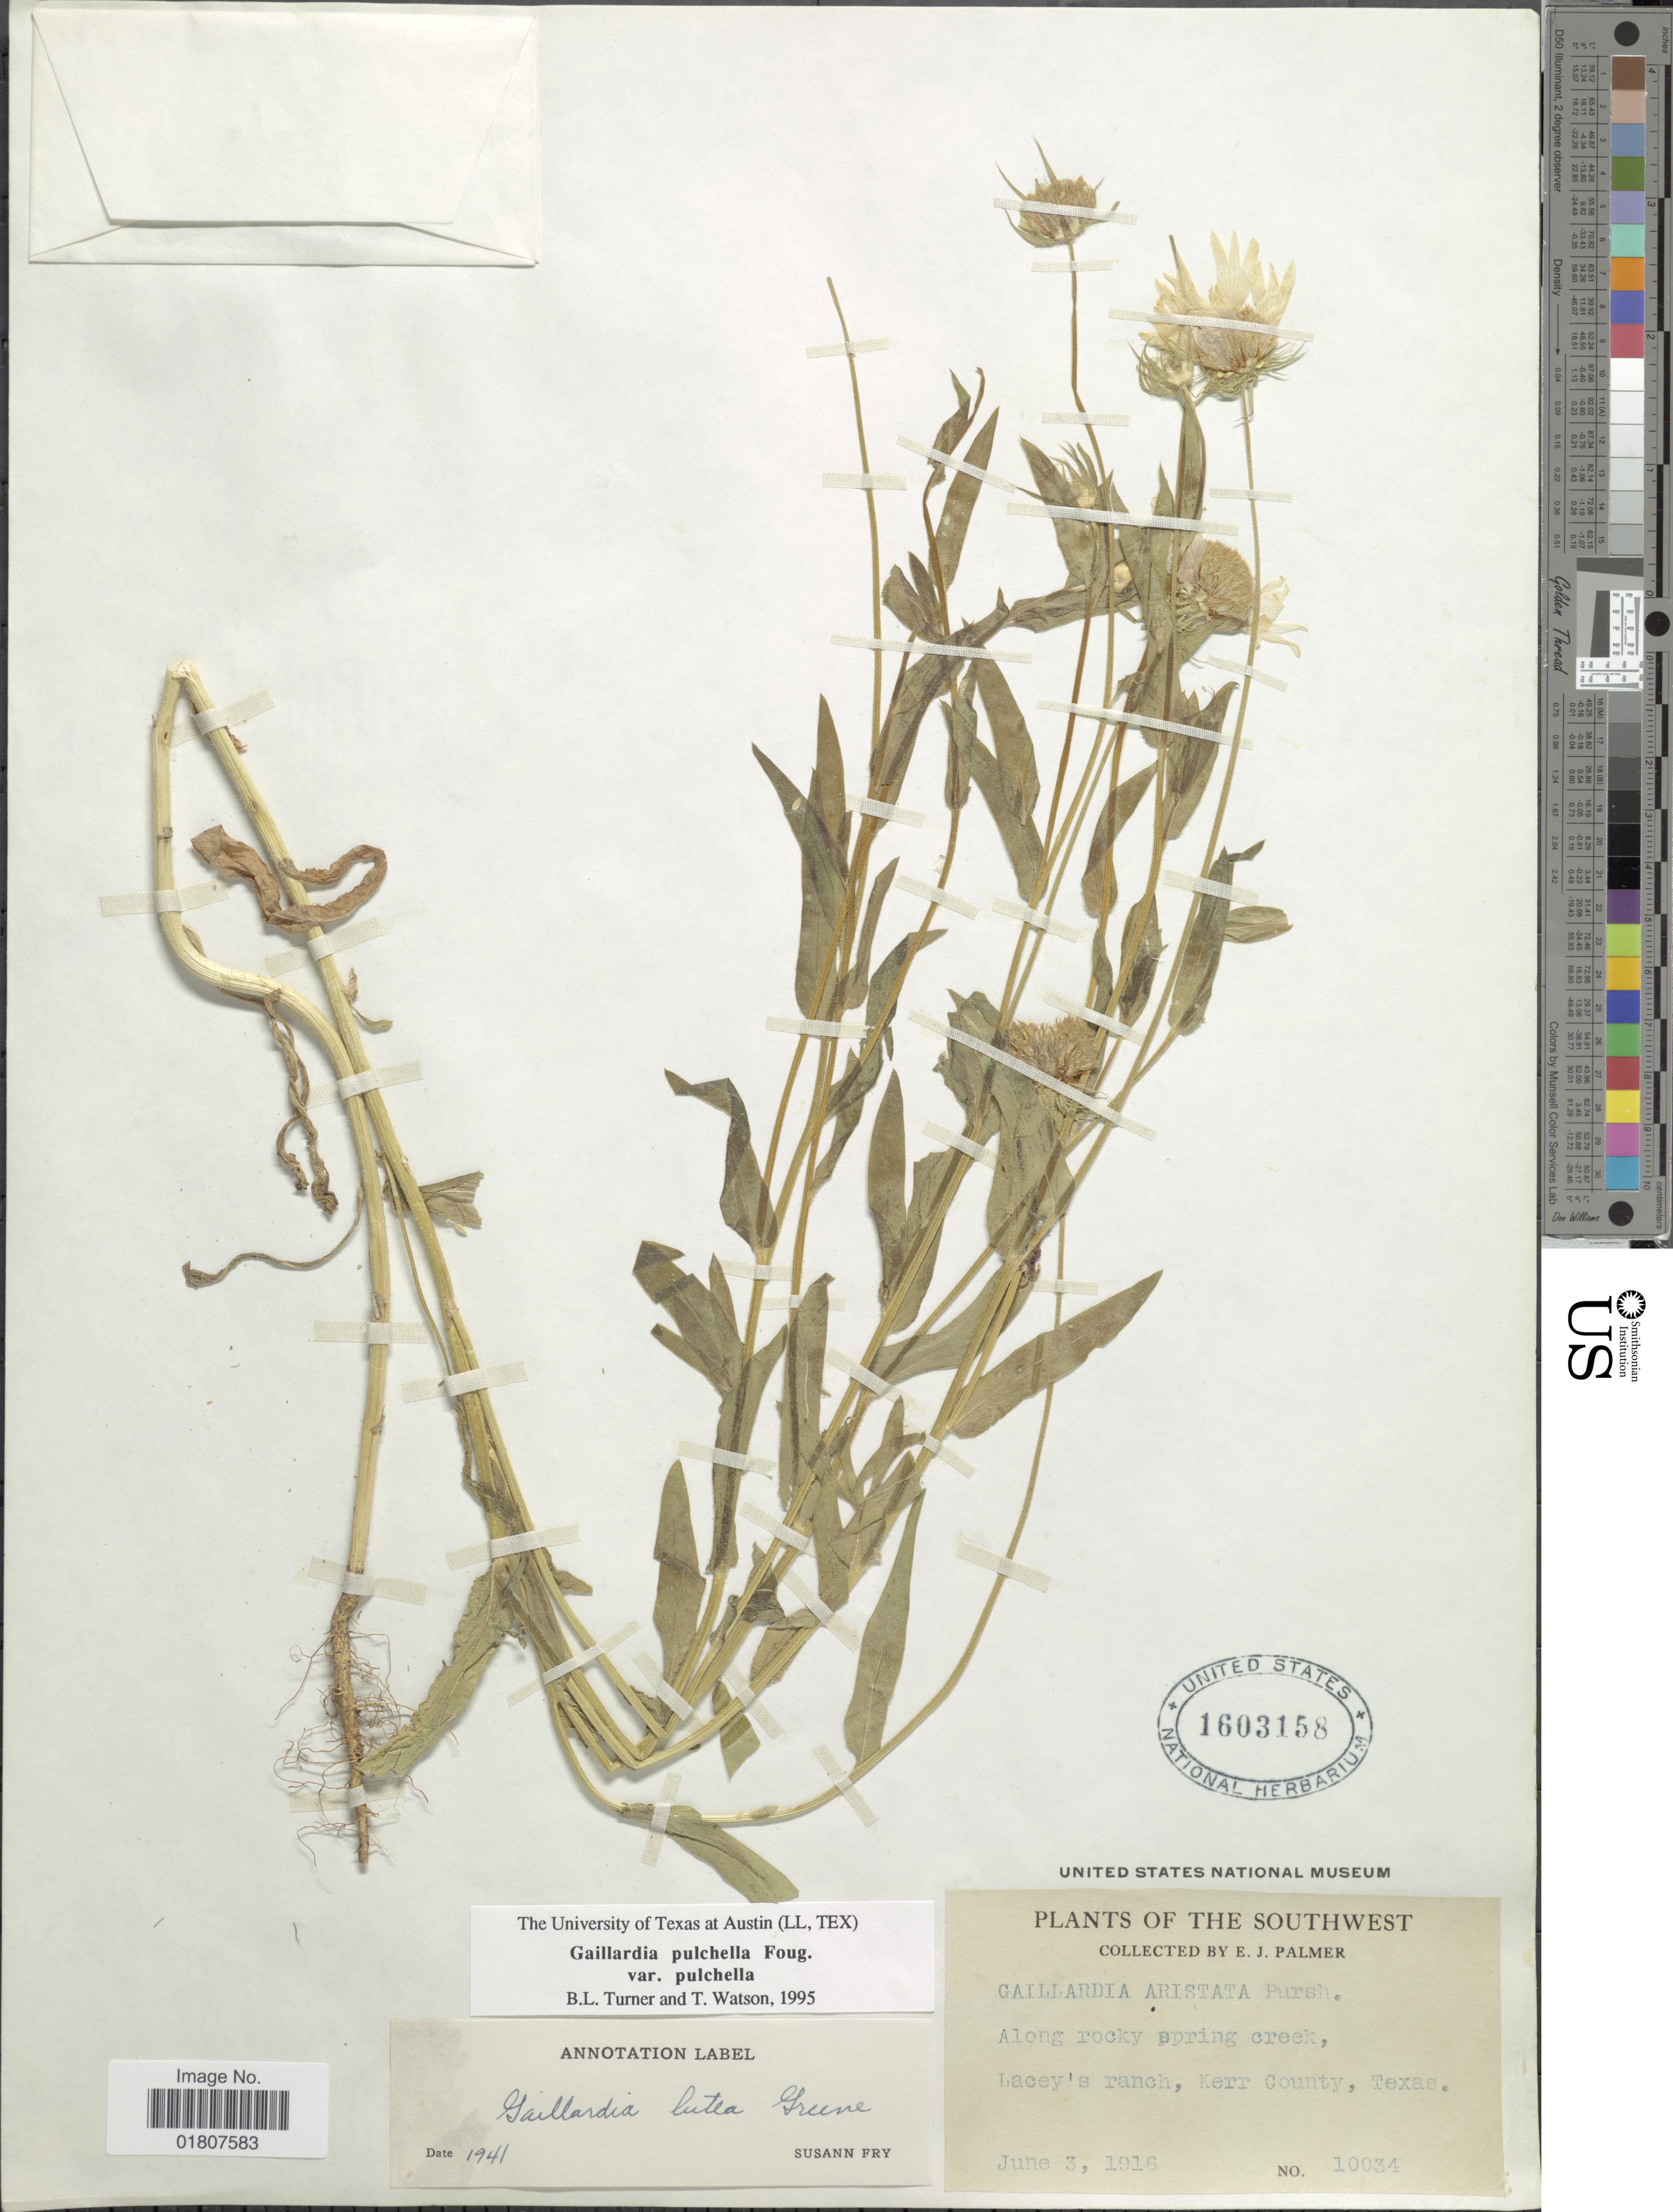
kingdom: Plantae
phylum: Tracheophyta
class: Magnoliopsida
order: Asterales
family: Asteraceae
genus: Gaillardia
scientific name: Gaillardia pulchella var. pulchella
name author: Foug.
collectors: E. J. Palmer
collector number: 10034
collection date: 1916-06-03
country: United States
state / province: Texas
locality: Southwest. Along rocky spring creek, Lacey's ranch, Kerr County, Texas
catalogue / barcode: US 1603158